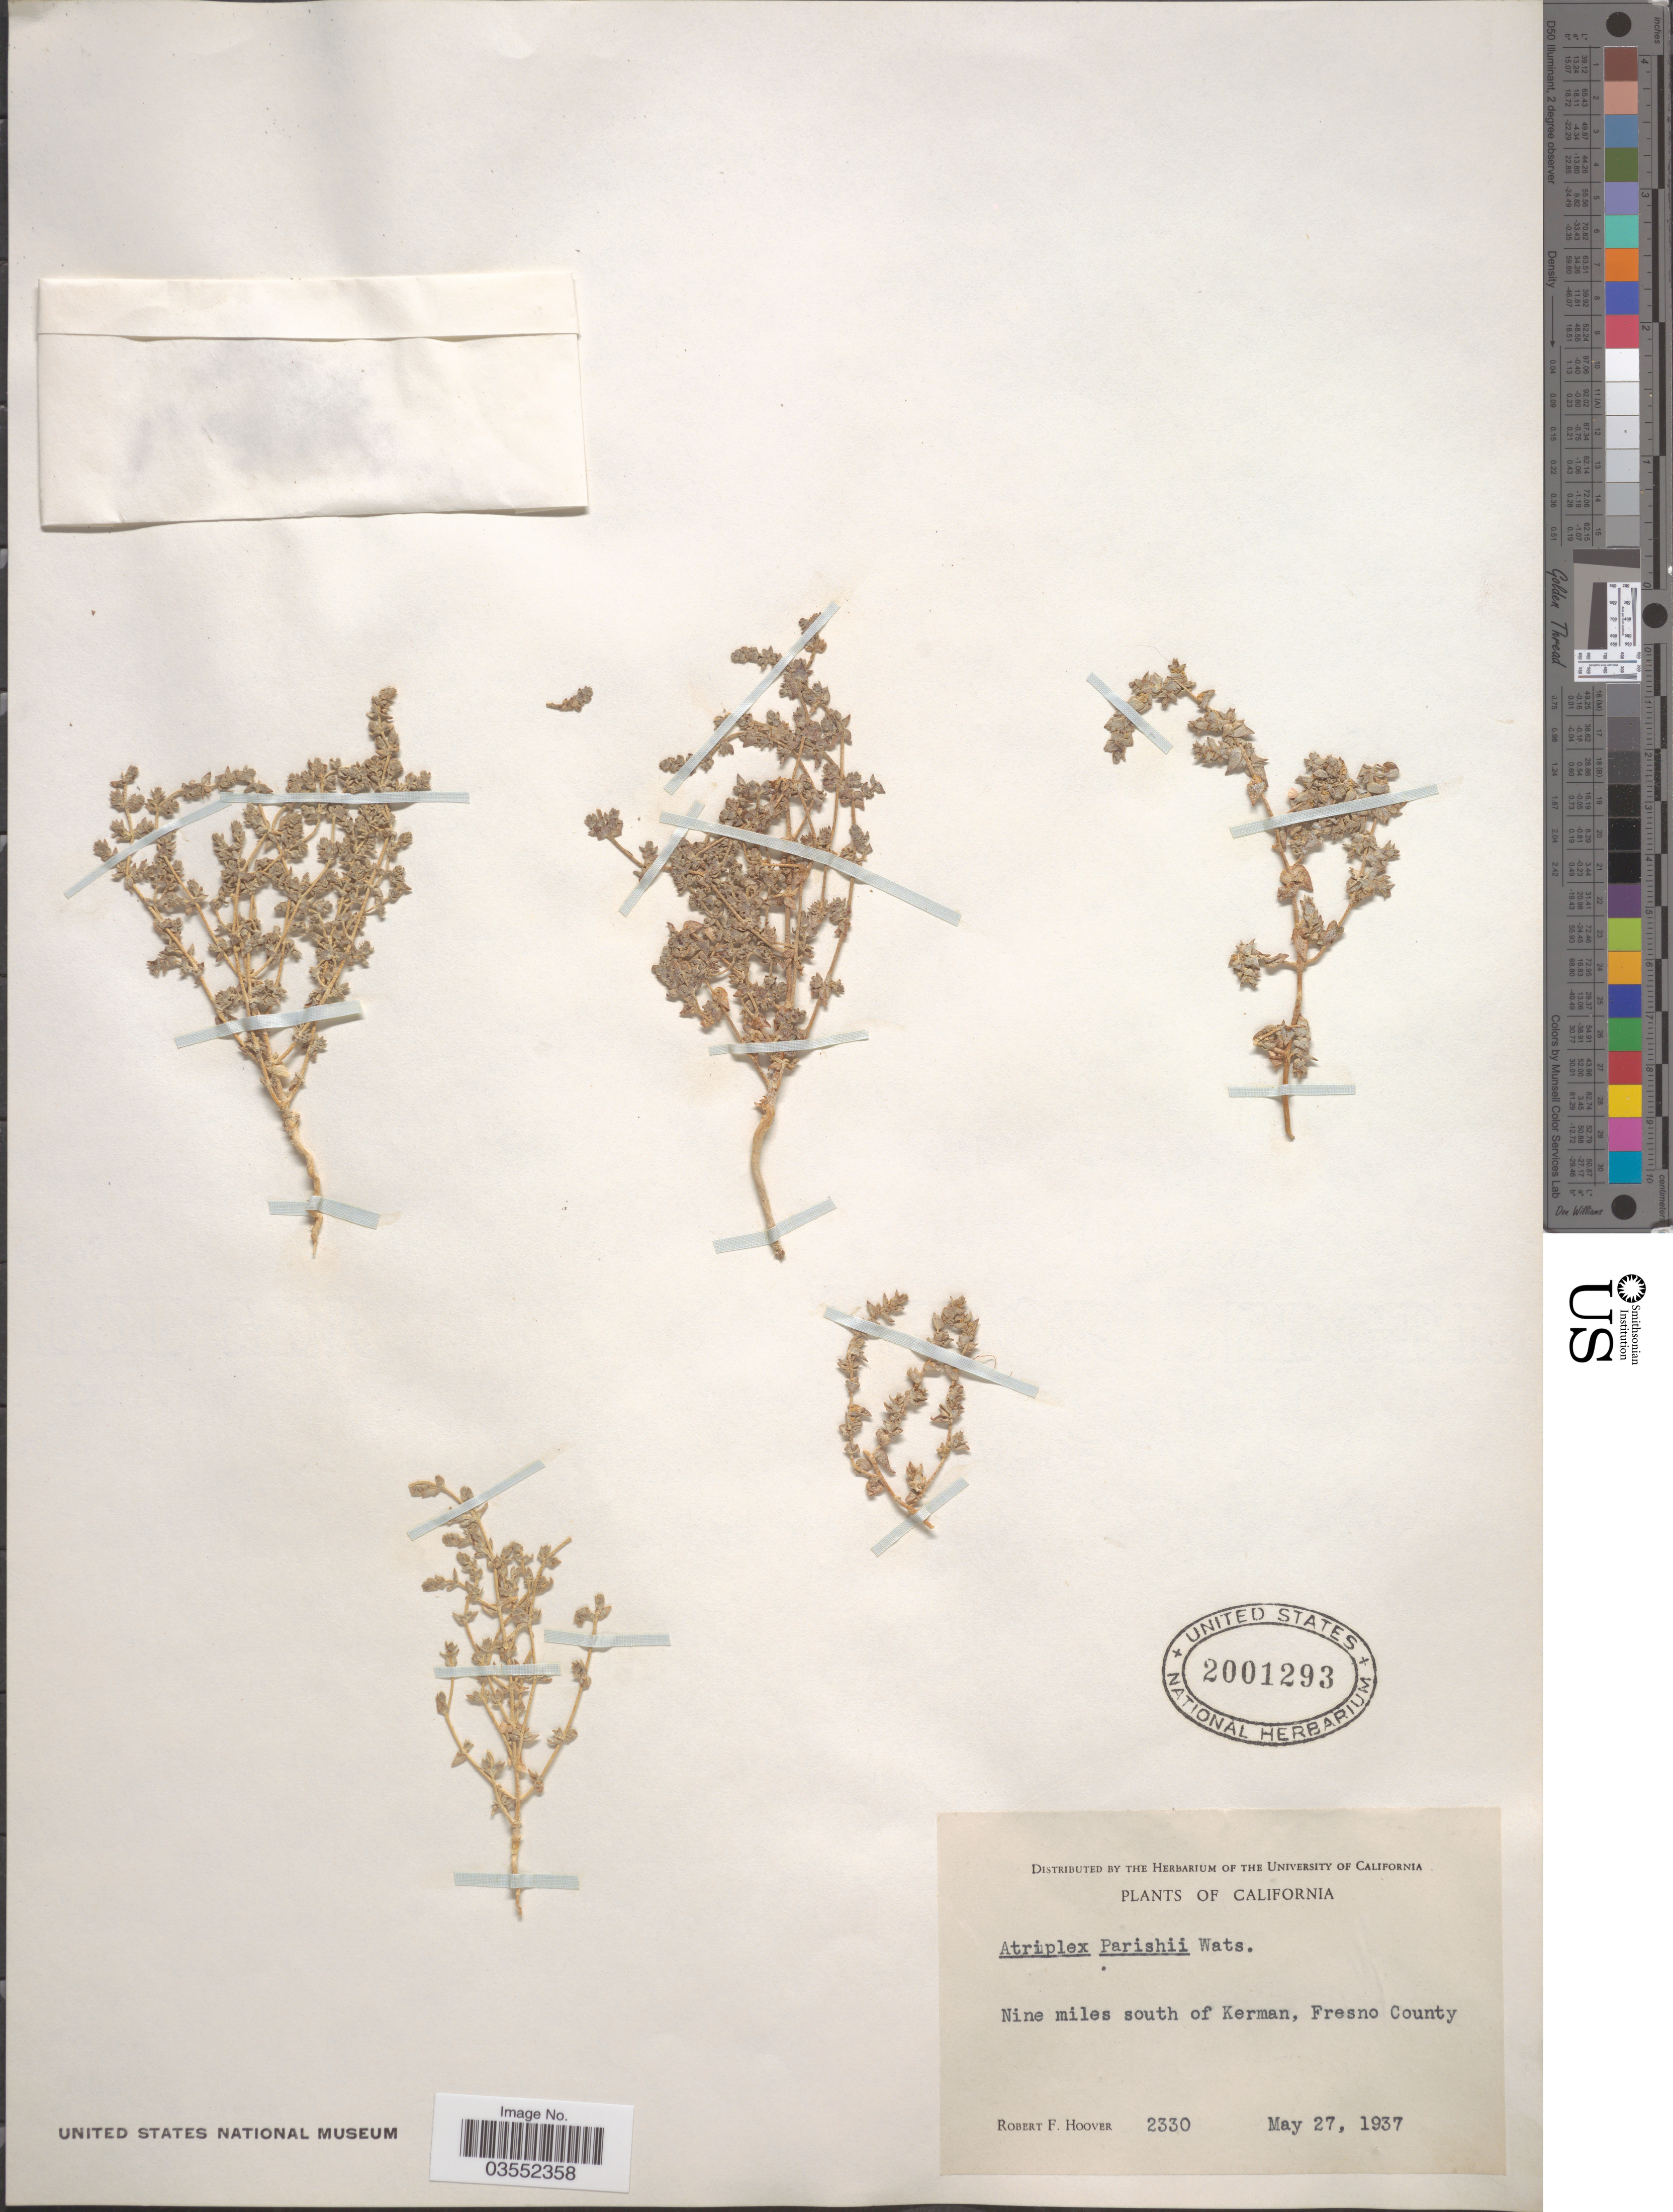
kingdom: Plantae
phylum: Tracheophyta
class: Magnoliopsida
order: Caryophyllales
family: Amaranthaceae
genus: Atriplex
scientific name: Atriplex parishii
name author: S. Watson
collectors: R. F. Hoover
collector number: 2330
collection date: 1937-05-27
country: United States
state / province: California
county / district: Fresno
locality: Nine miles south of Kerman, Fresno County.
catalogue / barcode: US 2001293